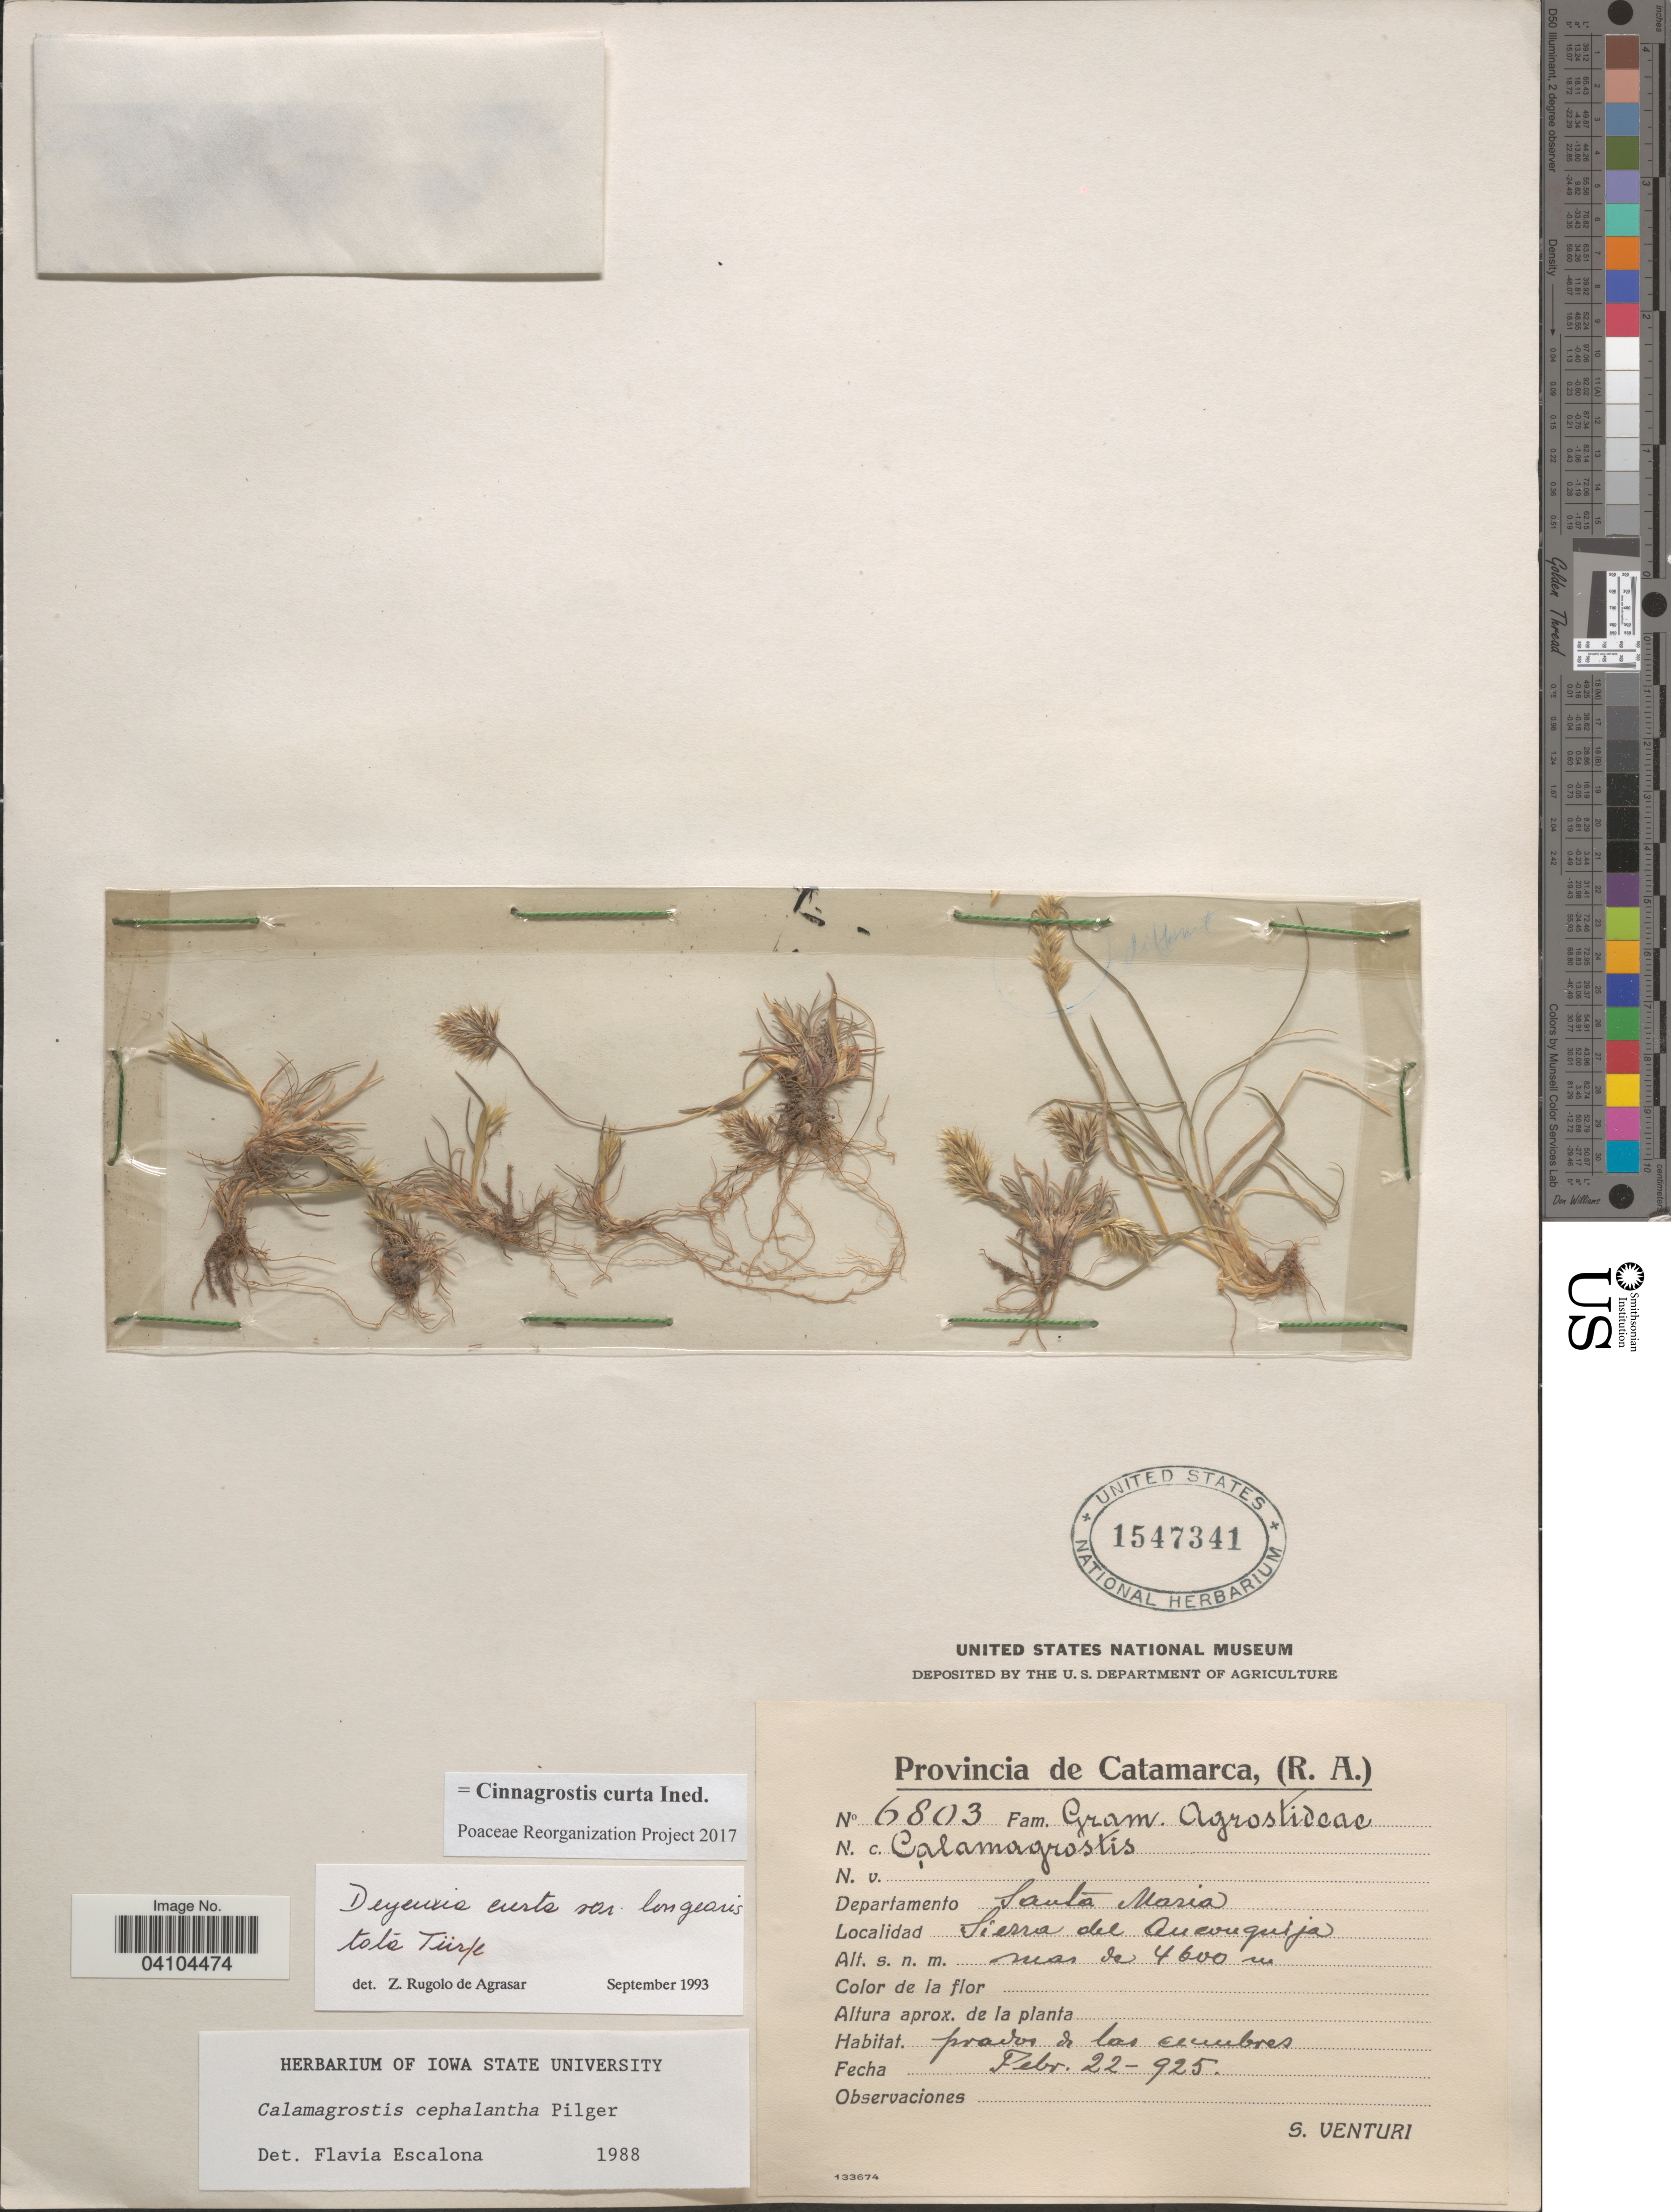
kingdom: Plantae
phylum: Tracheophyta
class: Liliopsida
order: Poales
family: Poaceae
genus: Cinnagrostis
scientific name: Cinnagrostis curta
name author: (Wedd.) P.M. Peterson et al.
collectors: S. Venturi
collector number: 6803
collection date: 1925-02-22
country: Argentina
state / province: Catamarca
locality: (R. A.). Departamento Santa Maria. Sierra del Quevuquija.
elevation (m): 4600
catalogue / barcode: US 1547341